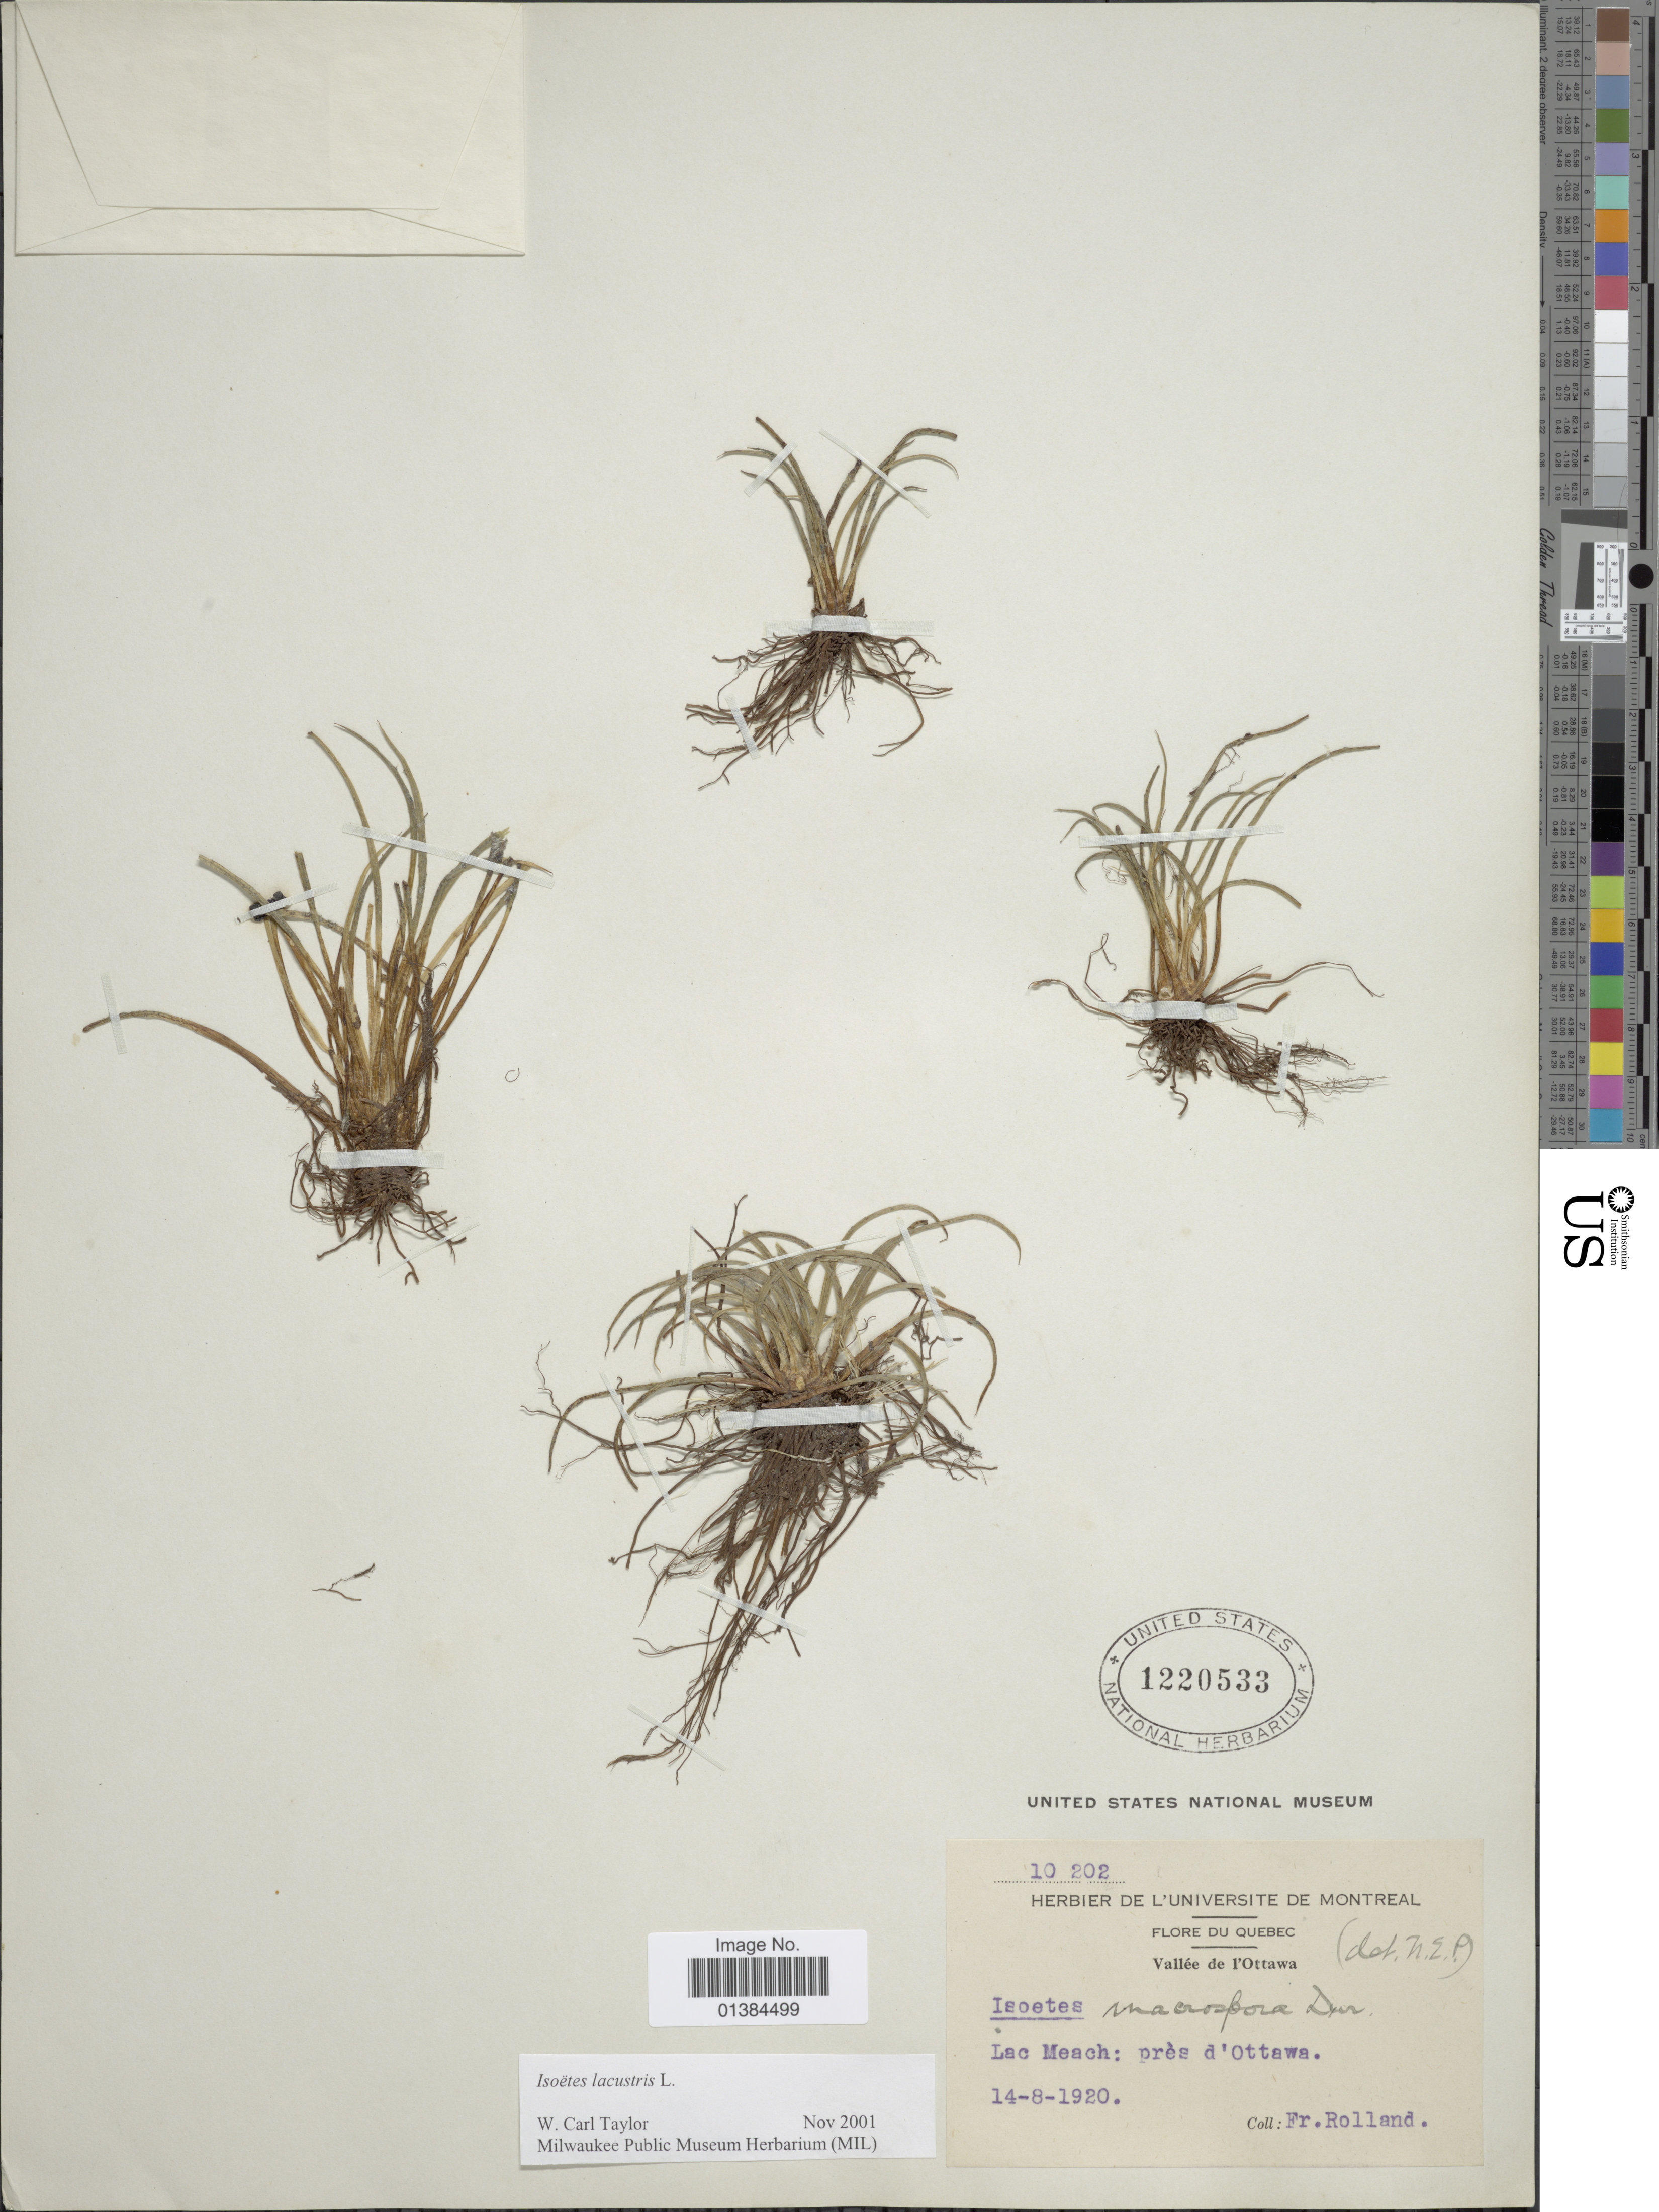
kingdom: Plantae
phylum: Tracheophyta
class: Lycopodiopsida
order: Isoetales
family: Isoetaceae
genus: Isoetes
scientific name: Isoetes lacustris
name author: L.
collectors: B. Rolland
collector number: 10202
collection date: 1920-08-14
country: Canada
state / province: Quebec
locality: Vallée de l'Ottawa. Lac Meach: près d'Ottawa.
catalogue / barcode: US 1220533